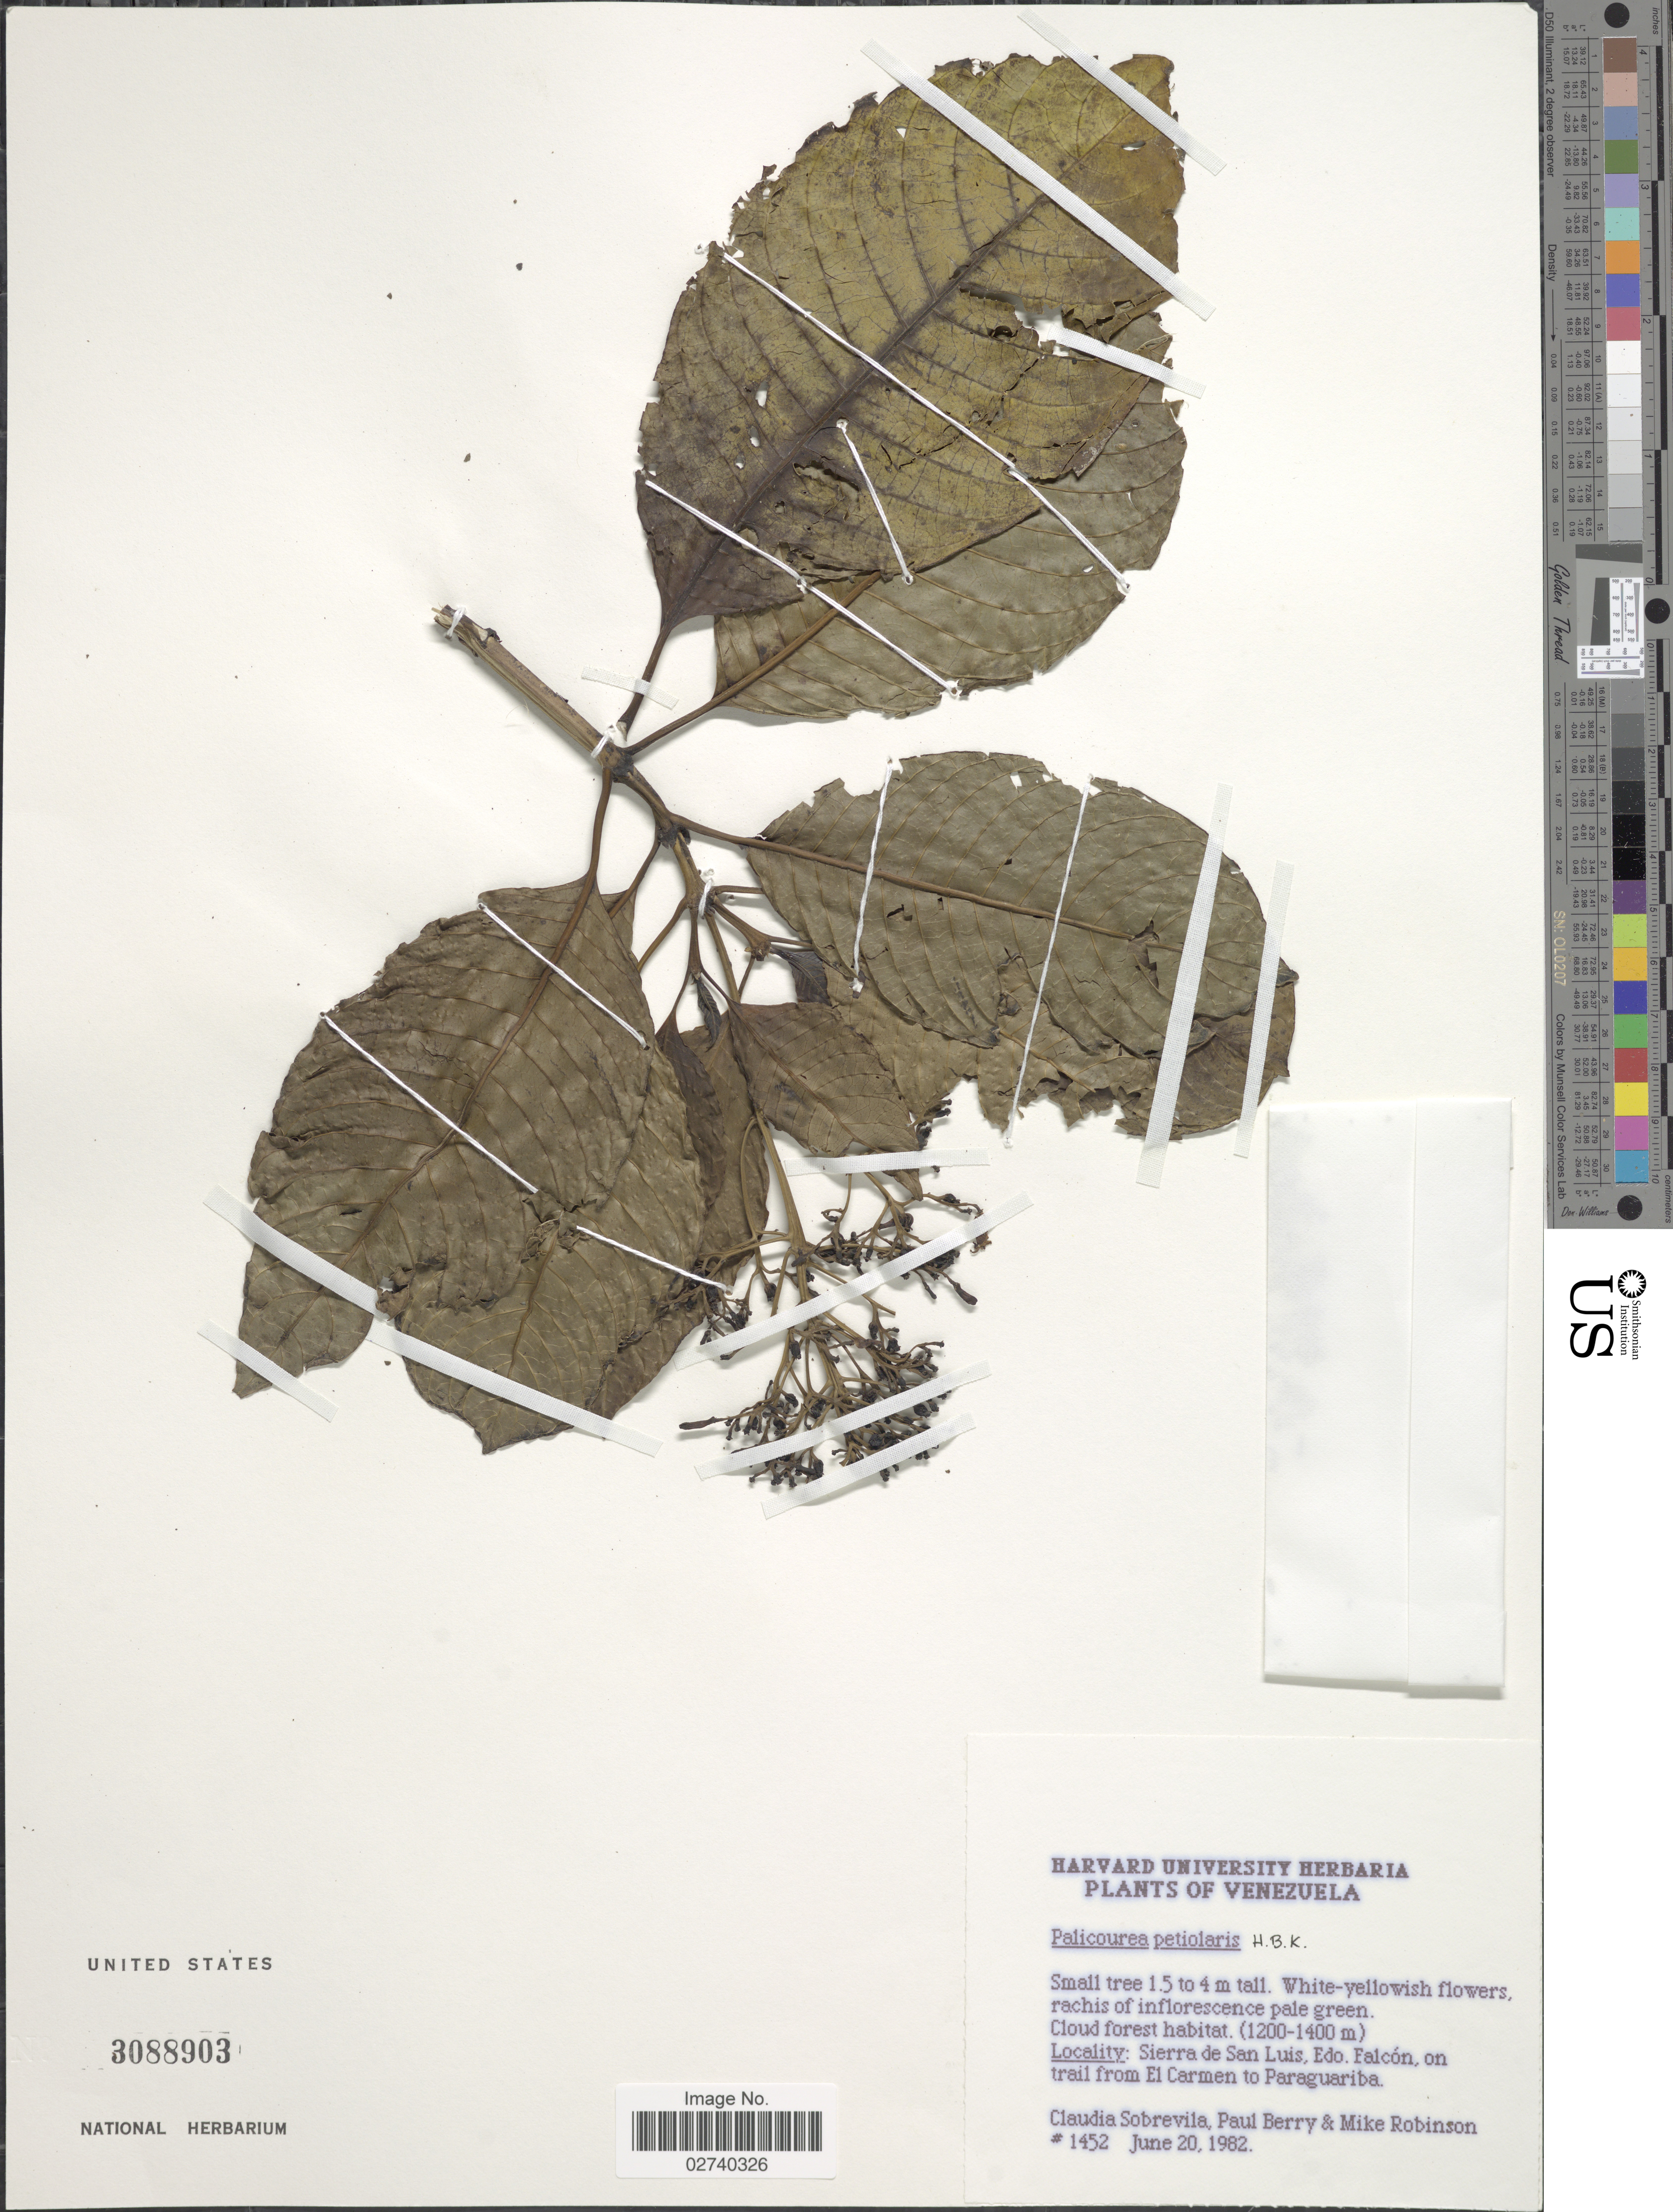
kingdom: Plantae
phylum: Tracheophyta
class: Magnoliopsida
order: Gentianales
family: Rubiaceae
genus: Palicourea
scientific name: Palicourea petiolaris Kunth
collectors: C. Sobrevila, P. Berry & M. Robinson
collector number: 1452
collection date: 1982-06-20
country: Venezuela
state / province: Falcón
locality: Sierra de San Luis, on trail from El Carmen to Paraguariba.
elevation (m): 1200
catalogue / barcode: US 3088903